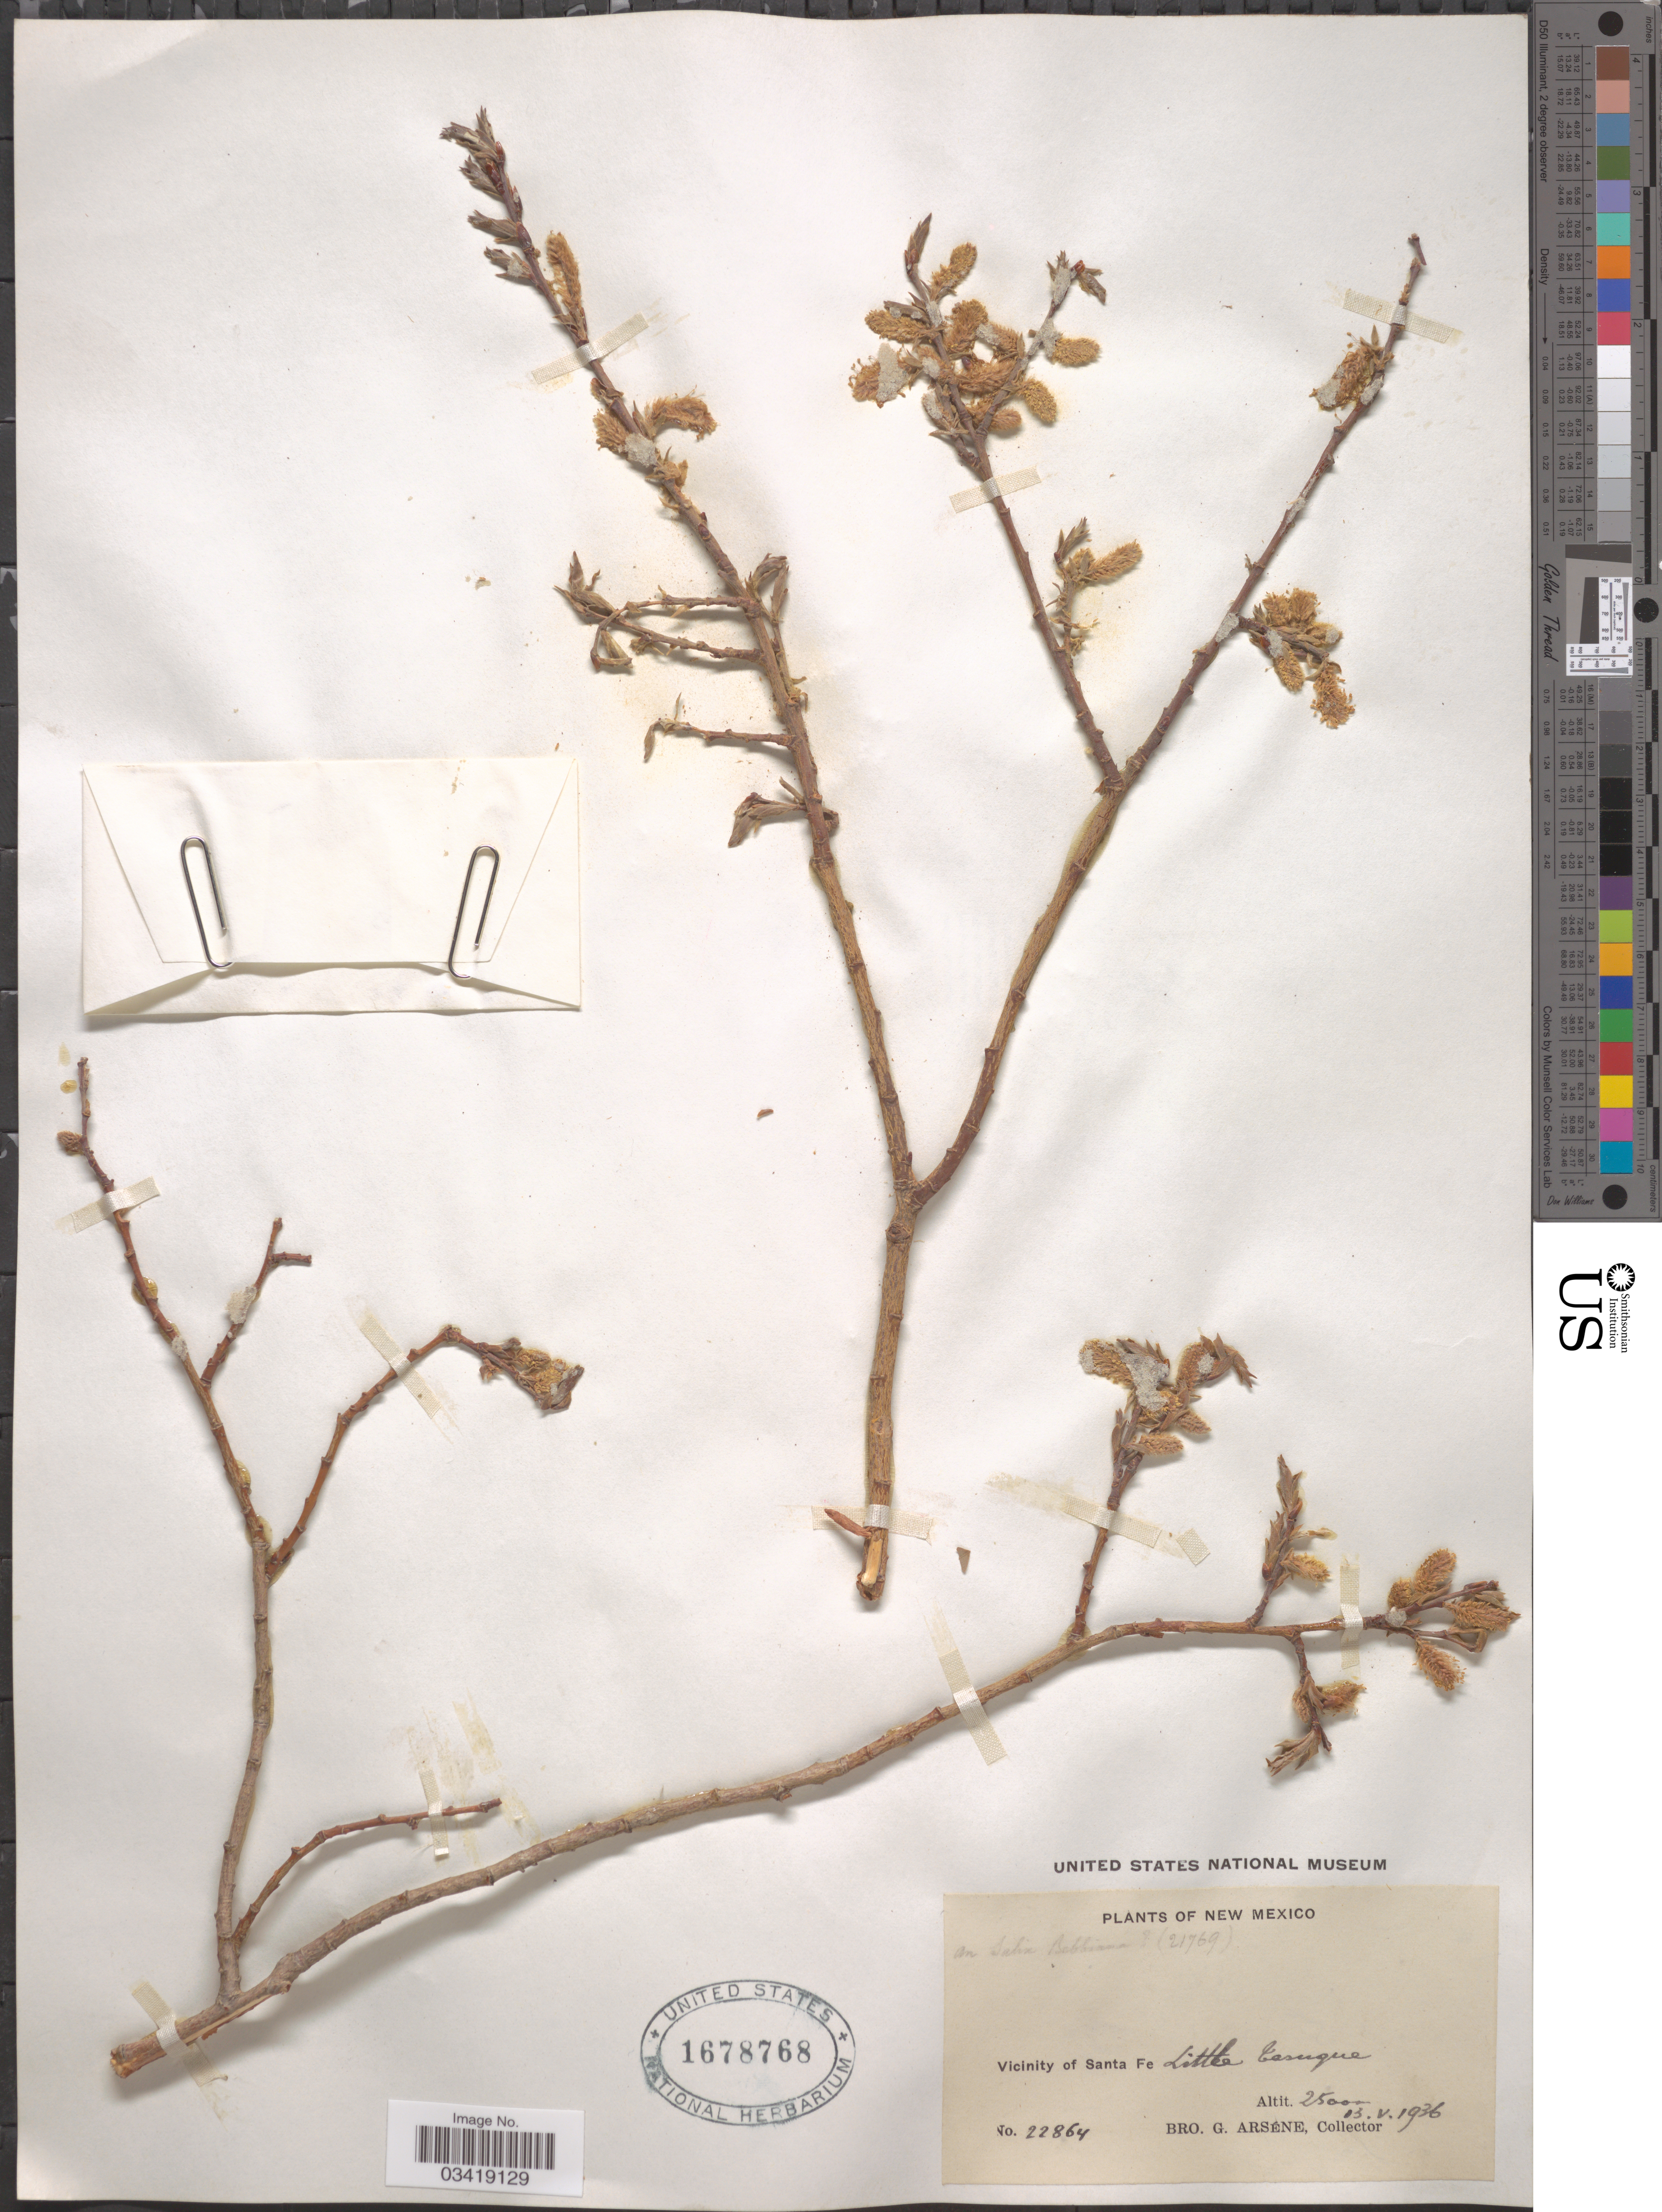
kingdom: Plantae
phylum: Tracheophyta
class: Magnoliopsida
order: Malpighiales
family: Salicaceae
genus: Salix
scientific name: Salix bebbiana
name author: Sarg.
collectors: Bro. G. Arsène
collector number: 22864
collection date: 1936-05-13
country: United States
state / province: New Mexico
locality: Vicinity of Santa Fe, Little Tesuque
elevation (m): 2500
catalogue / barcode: US 1678768